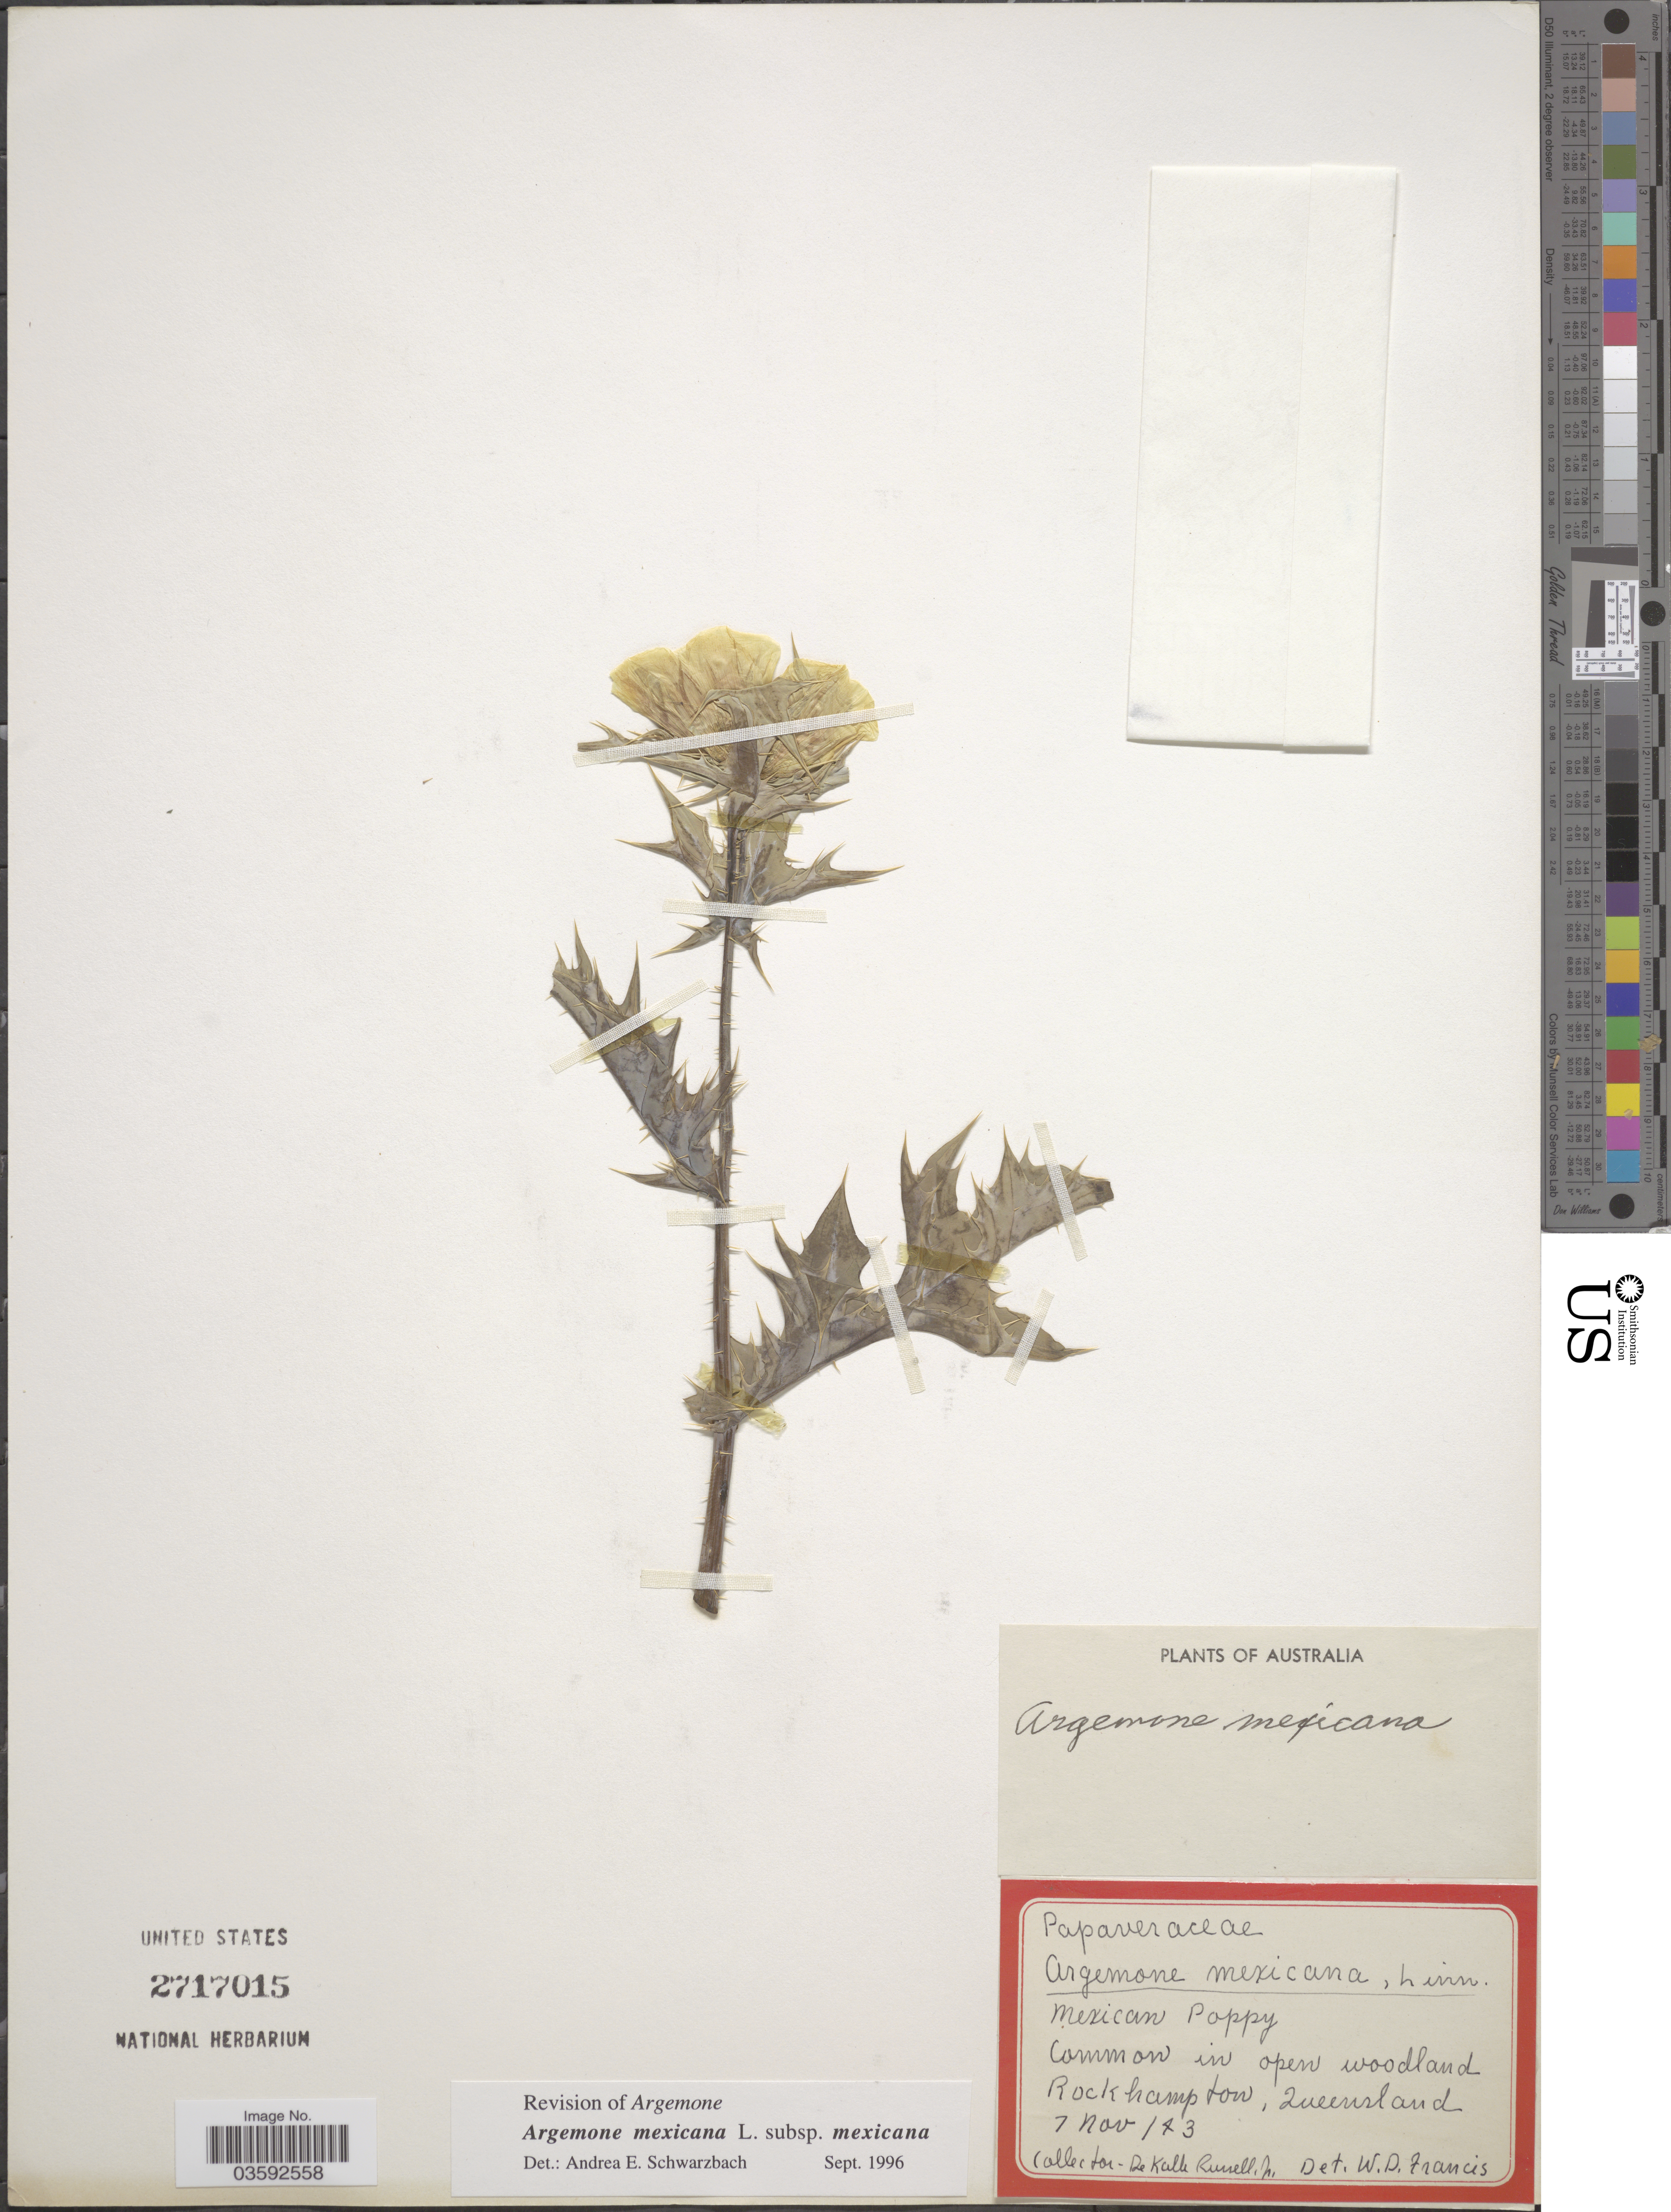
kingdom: Plantae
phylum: Tracheophyta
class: Magnoliopsida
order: Ranunculales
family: Papaveraceae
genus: Argemone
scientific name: Argemone mexicana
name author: L.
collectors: D. K. Russell Jr.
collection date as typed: Transcribed d/m/y: 7/11/43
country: Australia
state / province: Queensland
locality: Rockhampton.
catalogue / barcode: US 2717015